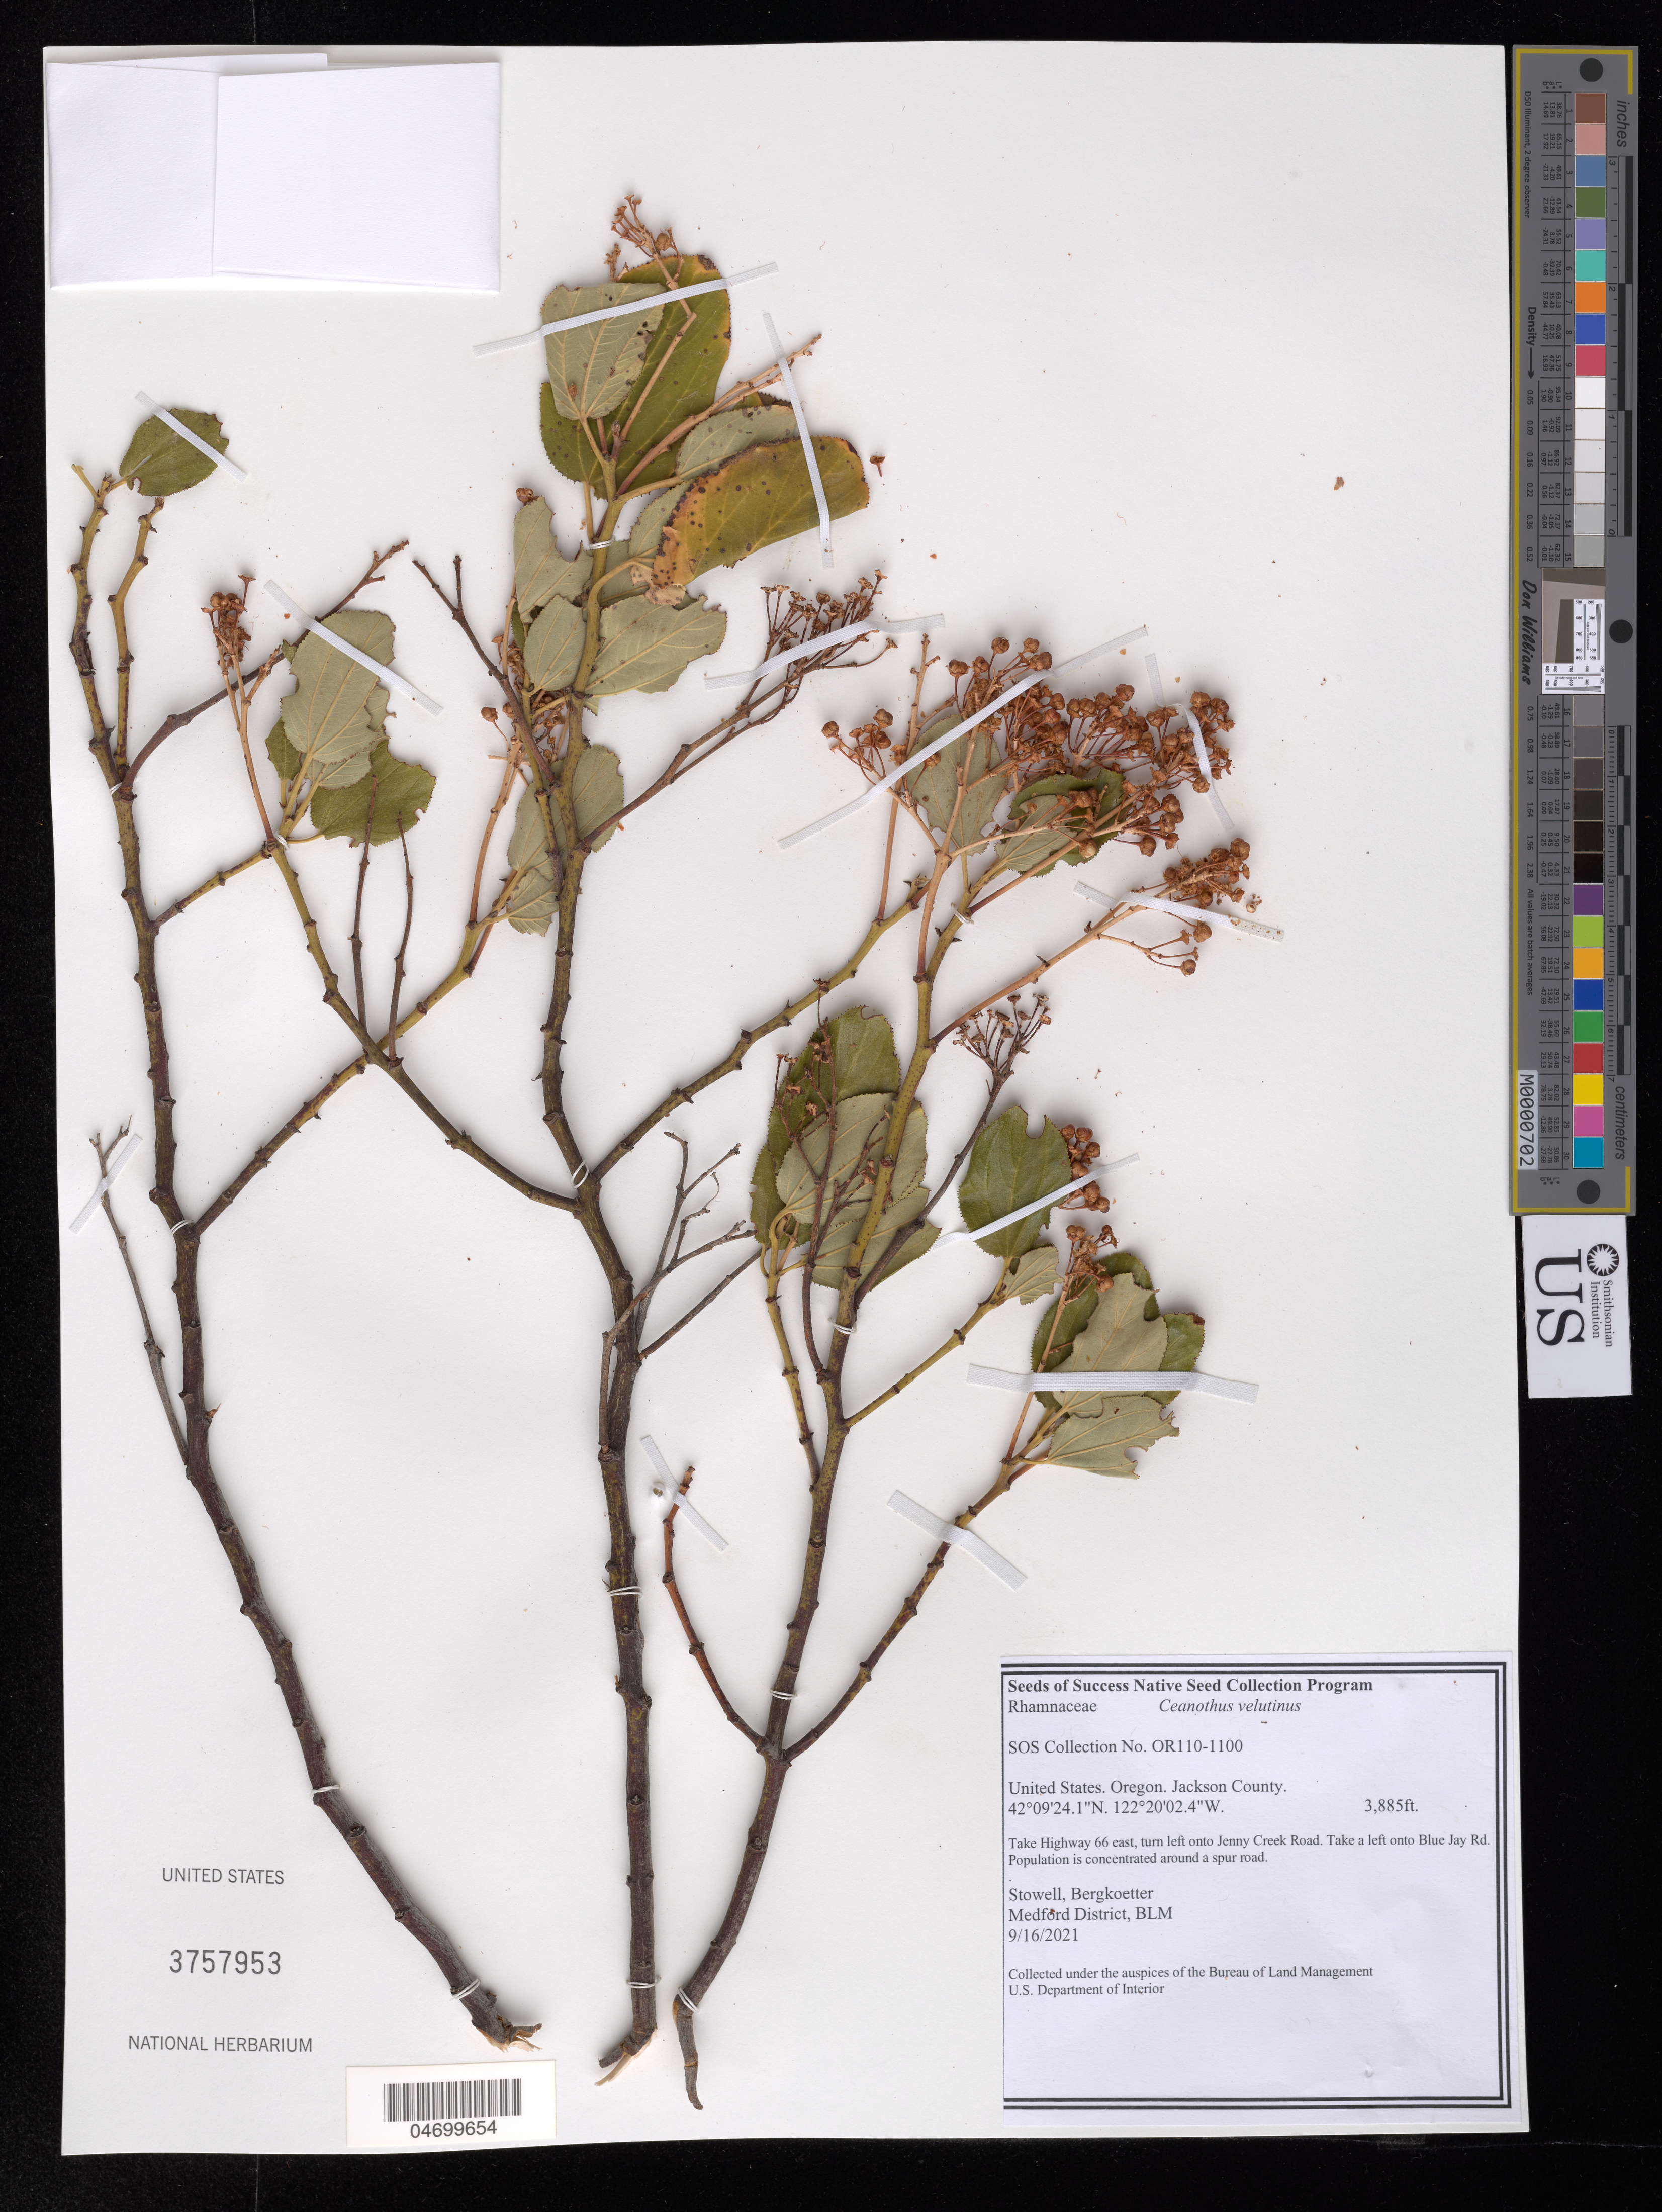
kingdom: Plantae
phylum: Tracheophyta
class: Magnoliopsida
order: Rosales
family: Rhamnaceae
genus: Ceanothus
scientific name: Ceanothus velutinus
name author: Douglas ex Hook.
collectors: -. Stowell & -. Bergkoetter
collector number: OR110-1100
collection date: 2021-09-16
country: United States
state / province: Oregon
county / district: Jackson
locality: Blue Jay Rd.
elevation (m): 1184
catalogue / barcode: US 3757953